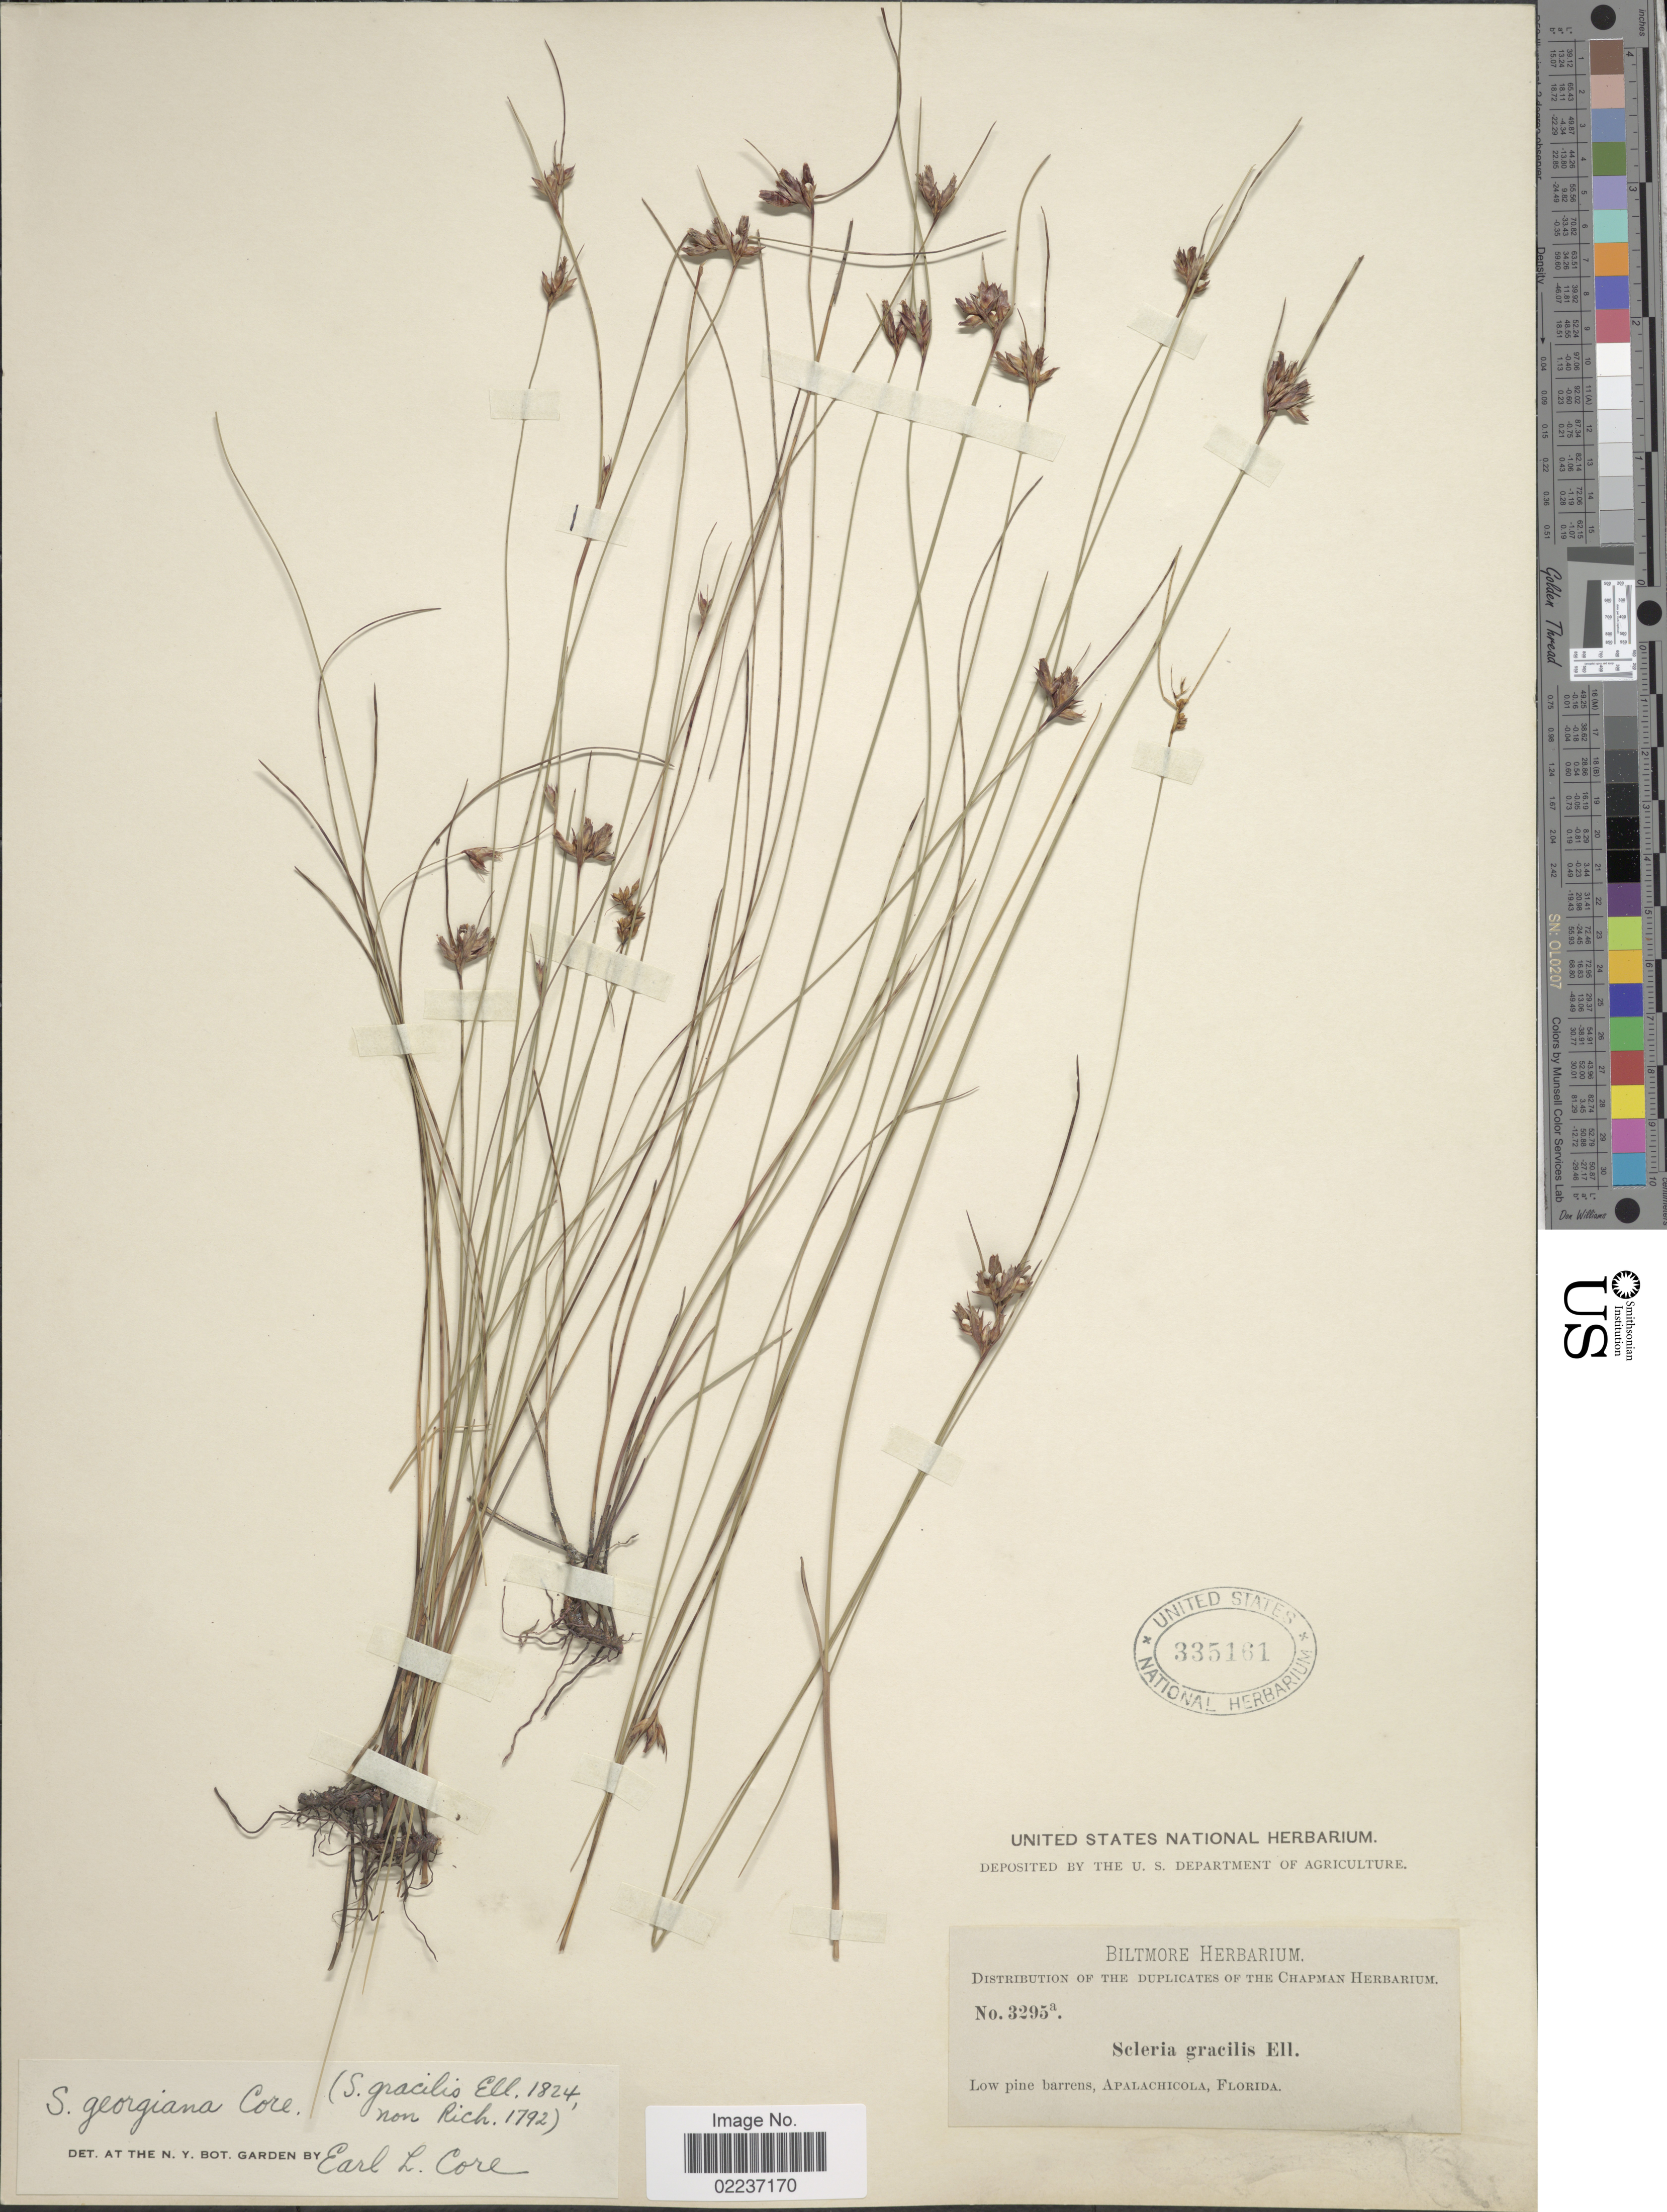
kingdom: Plantae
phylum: Tracheophyta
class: Liliopsida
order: Poales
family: Cyperaceae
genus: Scleria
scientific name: Scleria georgiana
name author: Core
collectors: ex herb. Biltmore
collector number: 3295a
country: United States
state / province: Florida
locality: Low pine barrens, Apalachicola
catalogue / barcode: US 335161